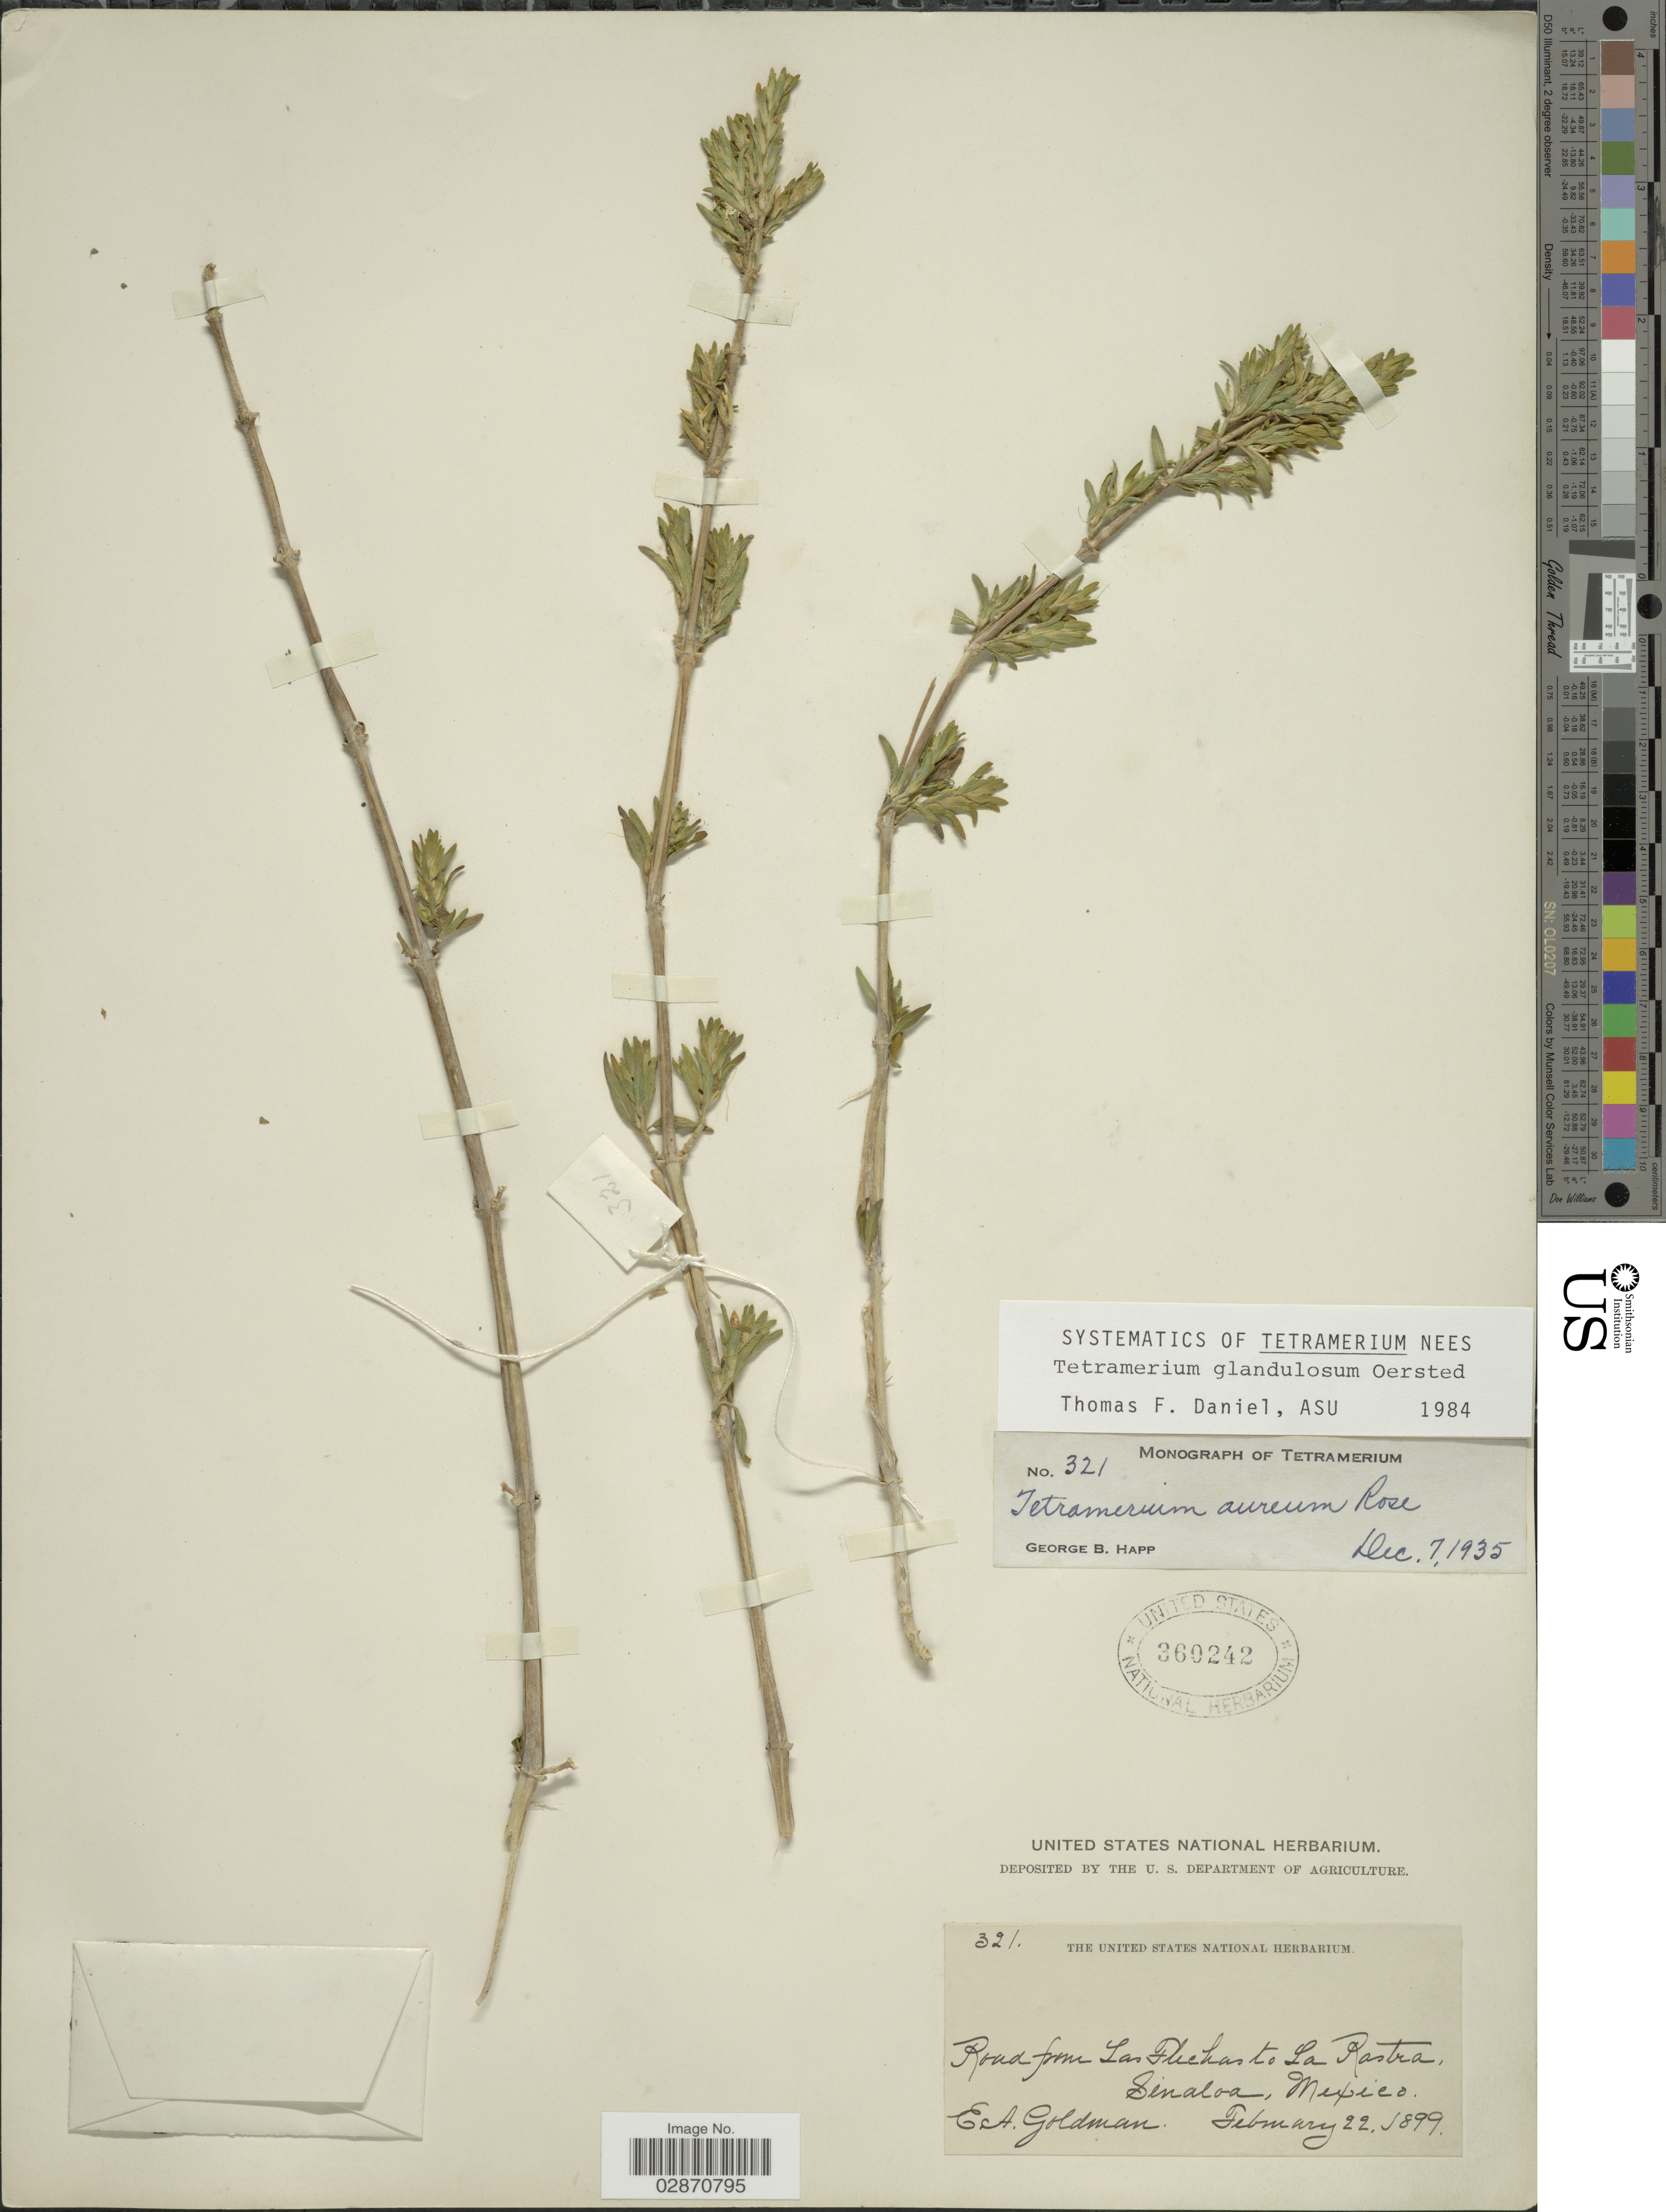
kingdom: Plantae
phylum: Tracheophyta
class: Magnoliopsida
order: Lamiales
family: Acanthaceae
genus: Tetramerium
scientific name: Tetramerium glandulosum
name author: Oerst.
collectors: E. A. Goldman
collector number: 321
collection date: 1899-02-22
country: Mexico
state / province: Sinaloa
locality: Road from La Flechas to La Rastra.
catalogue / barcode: US 360242